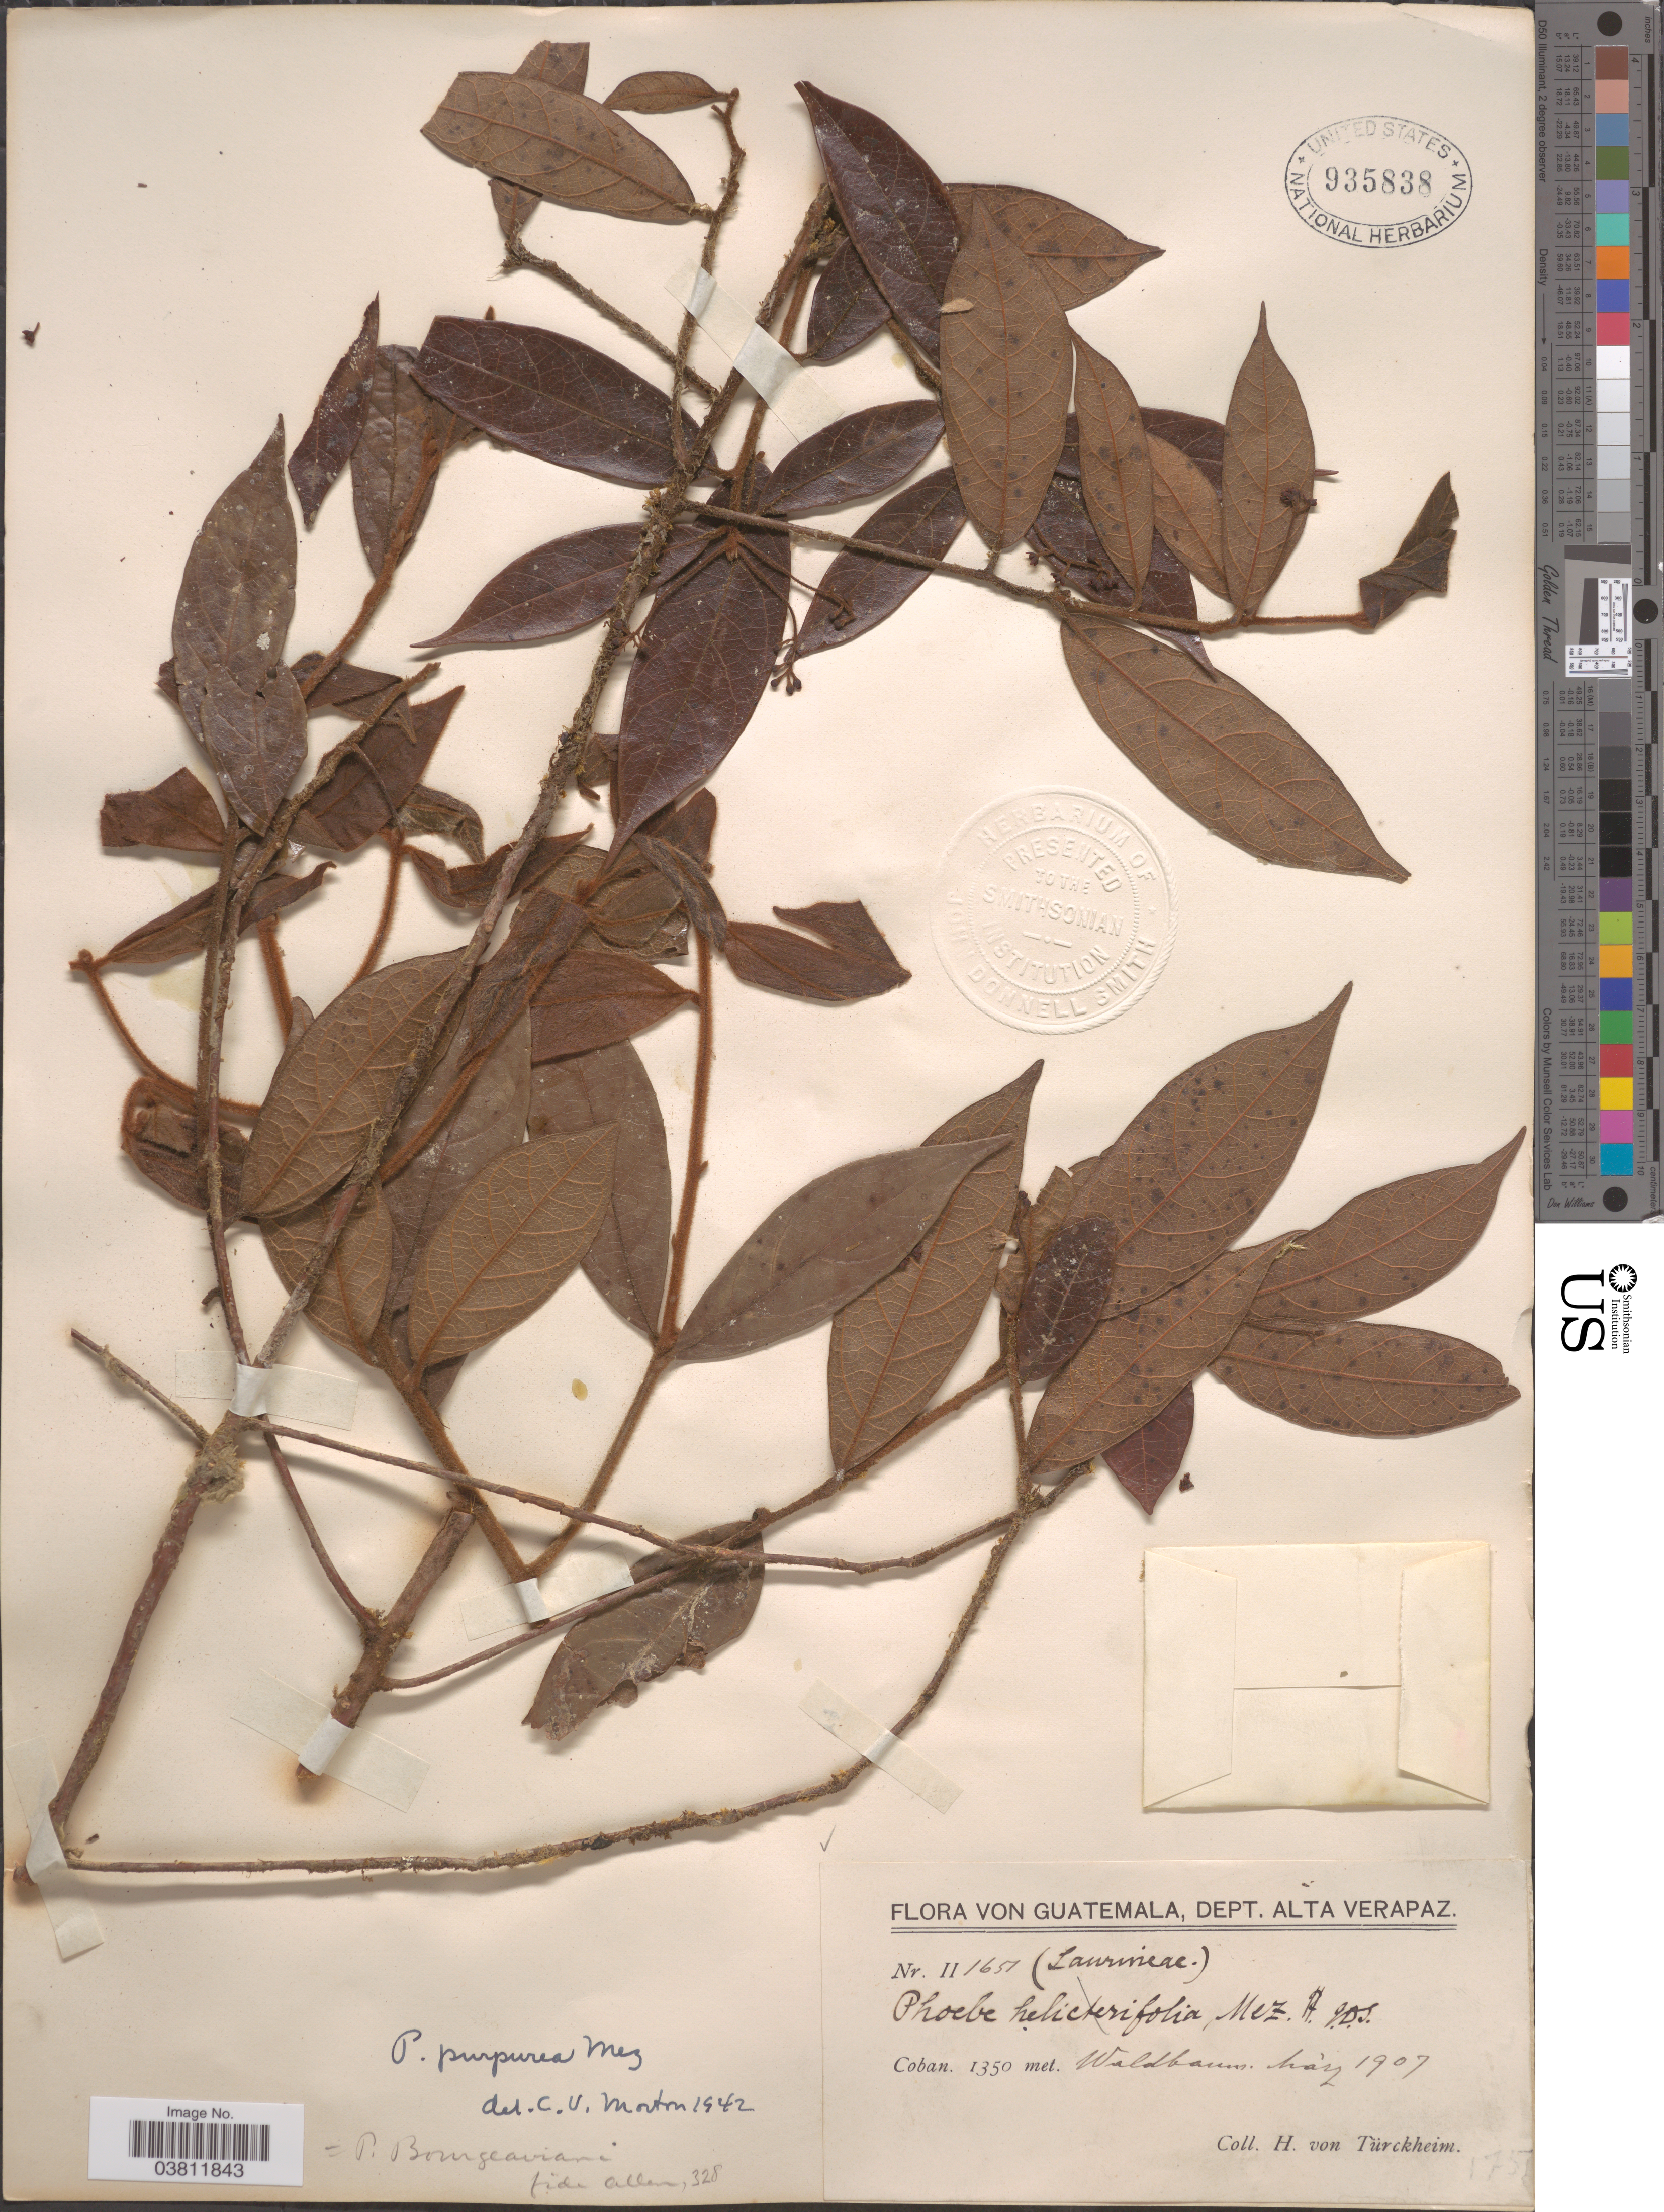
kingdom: Plantae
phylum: Tracheophyta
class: Magnoliopsida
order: Laurales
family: Lauraceae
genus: Phoebe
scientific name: Phoebe bourgeauviana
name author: Mez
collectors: H. von Türckheim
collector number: II1651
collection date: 1907-03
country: Guatemala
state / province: Alta Verapaz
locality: Dept. Alta Verapaz, Coban.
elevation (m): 1350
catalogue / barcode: US 935838